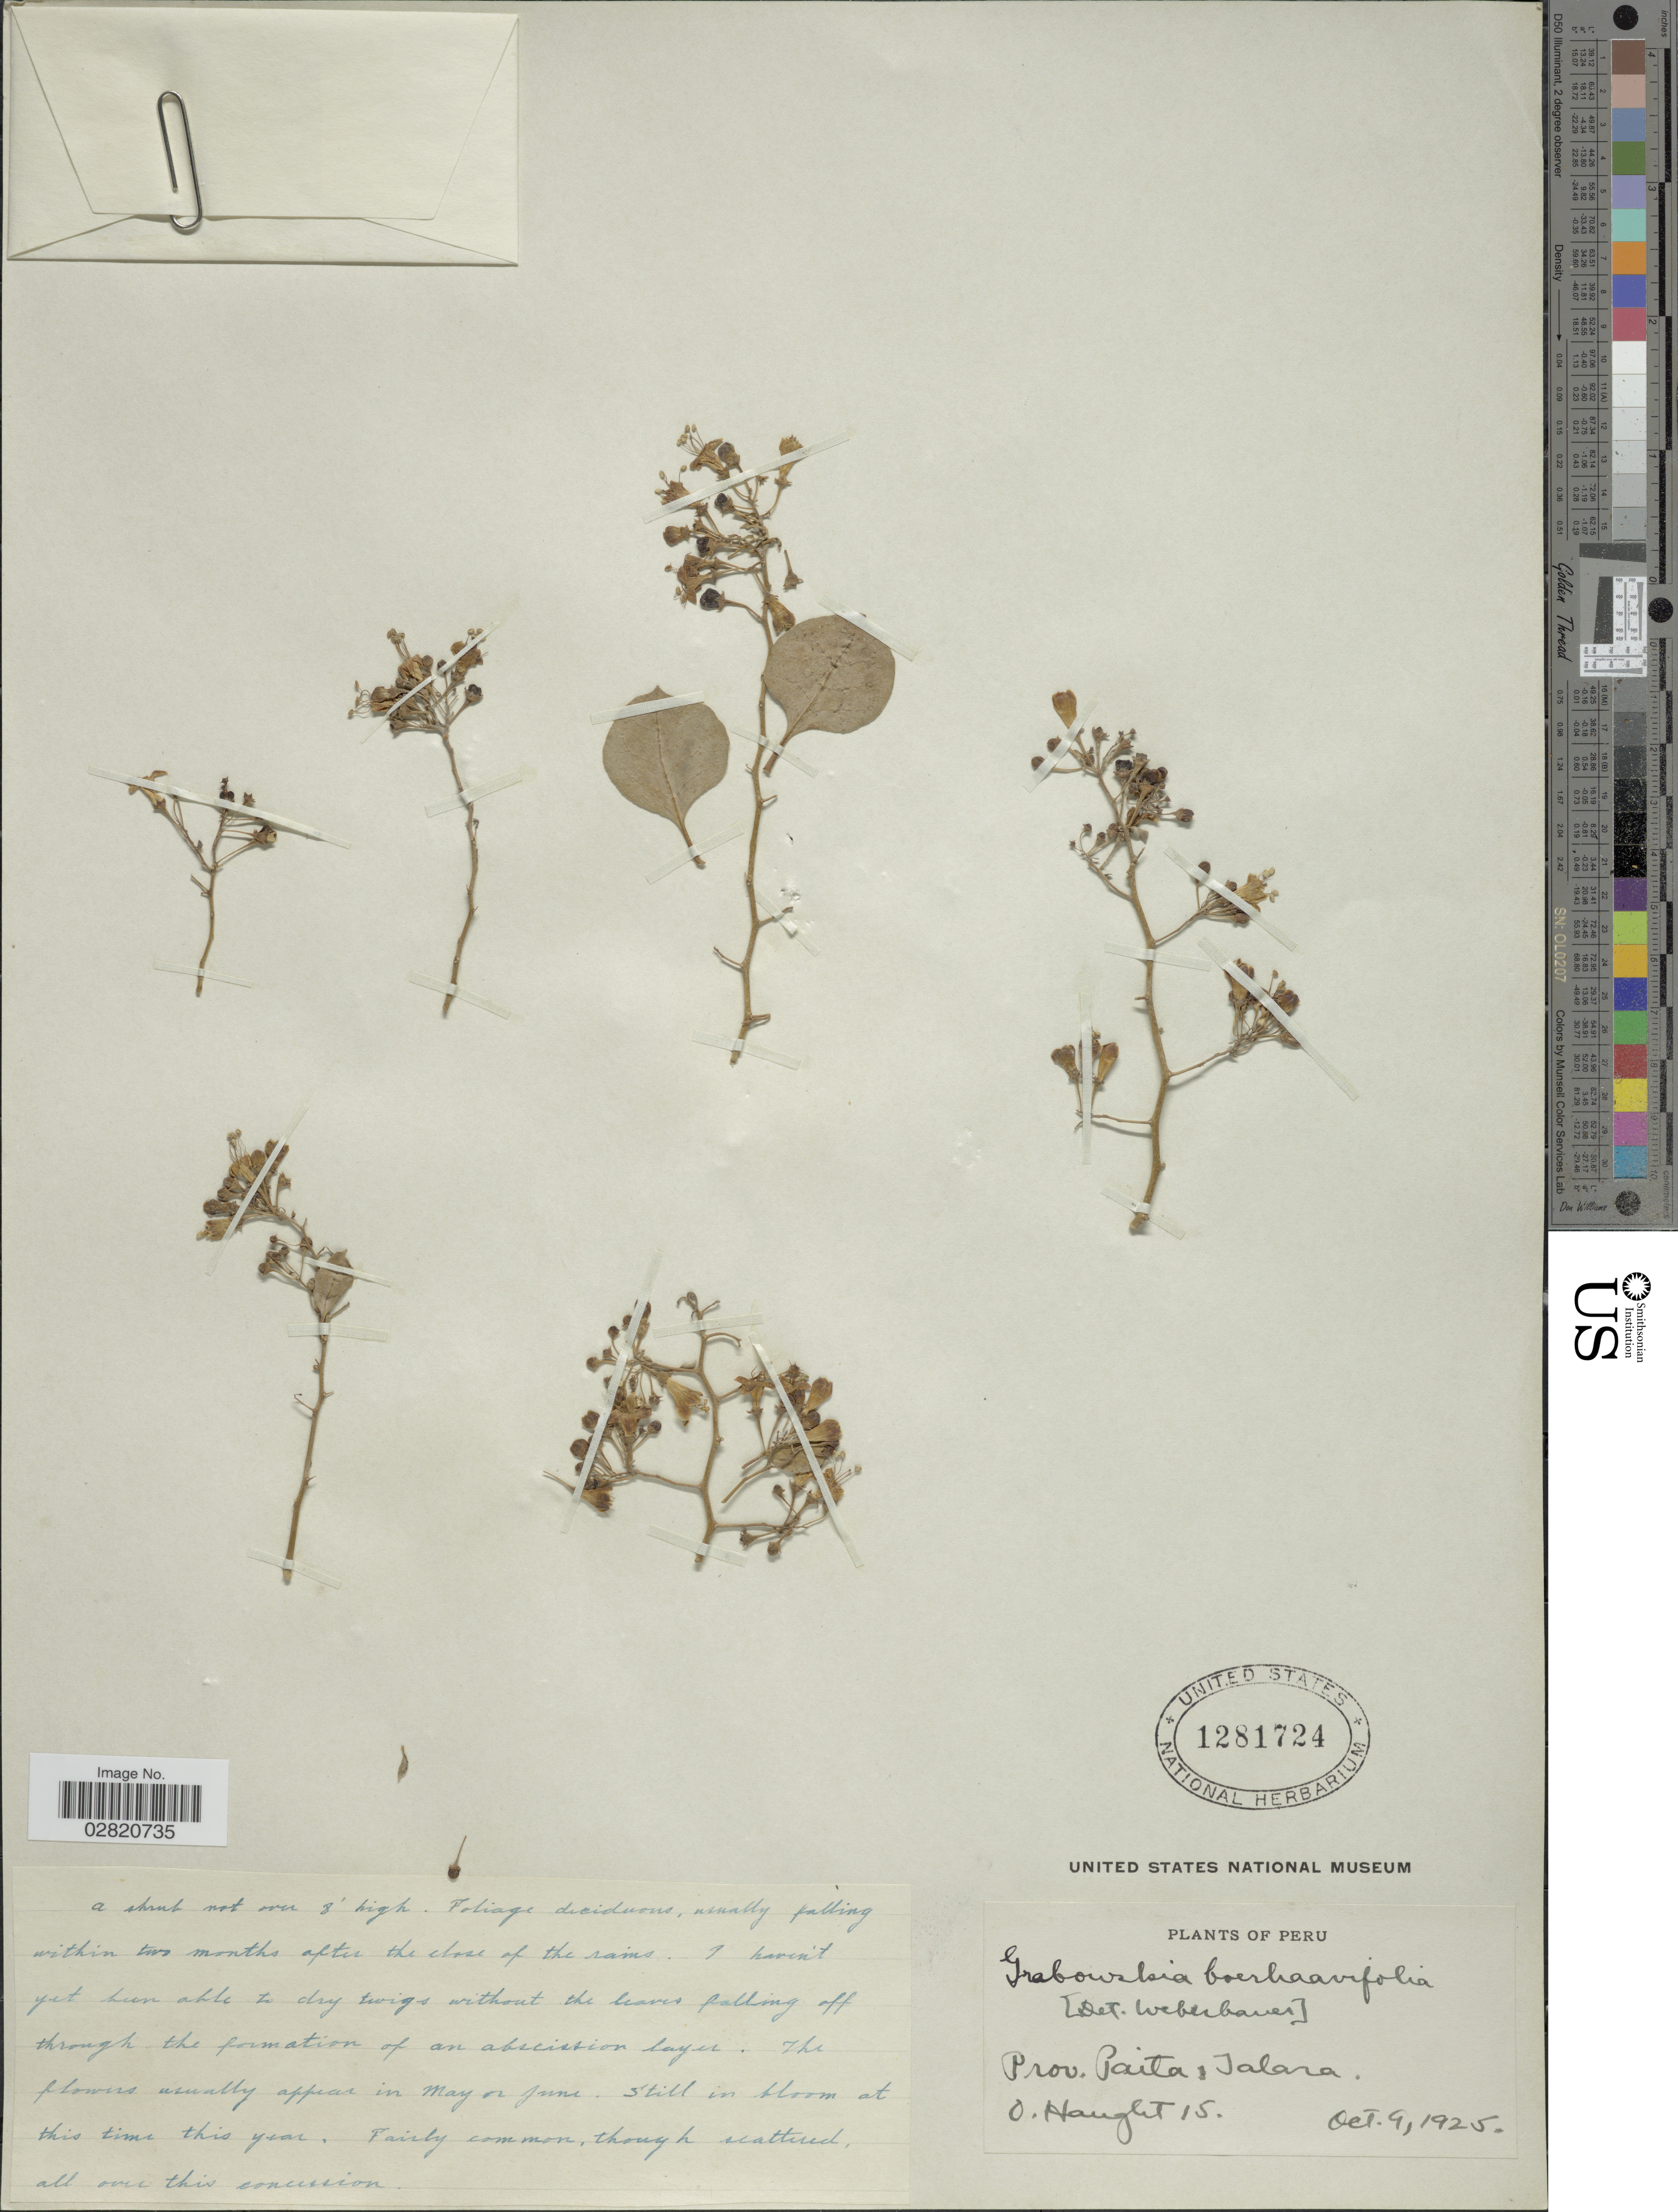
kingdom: Plantae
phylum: Tracheophyta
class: Magnoliopsida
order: Solanales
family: Solanaceae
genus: Grabowskia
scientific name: Grabowskia boerhaaviifolia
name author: Schltdl.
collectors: O. Haught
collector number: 15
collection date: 1925-10-09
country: Peru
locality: Prov. Paita, Talara.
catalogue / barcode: US 1281724